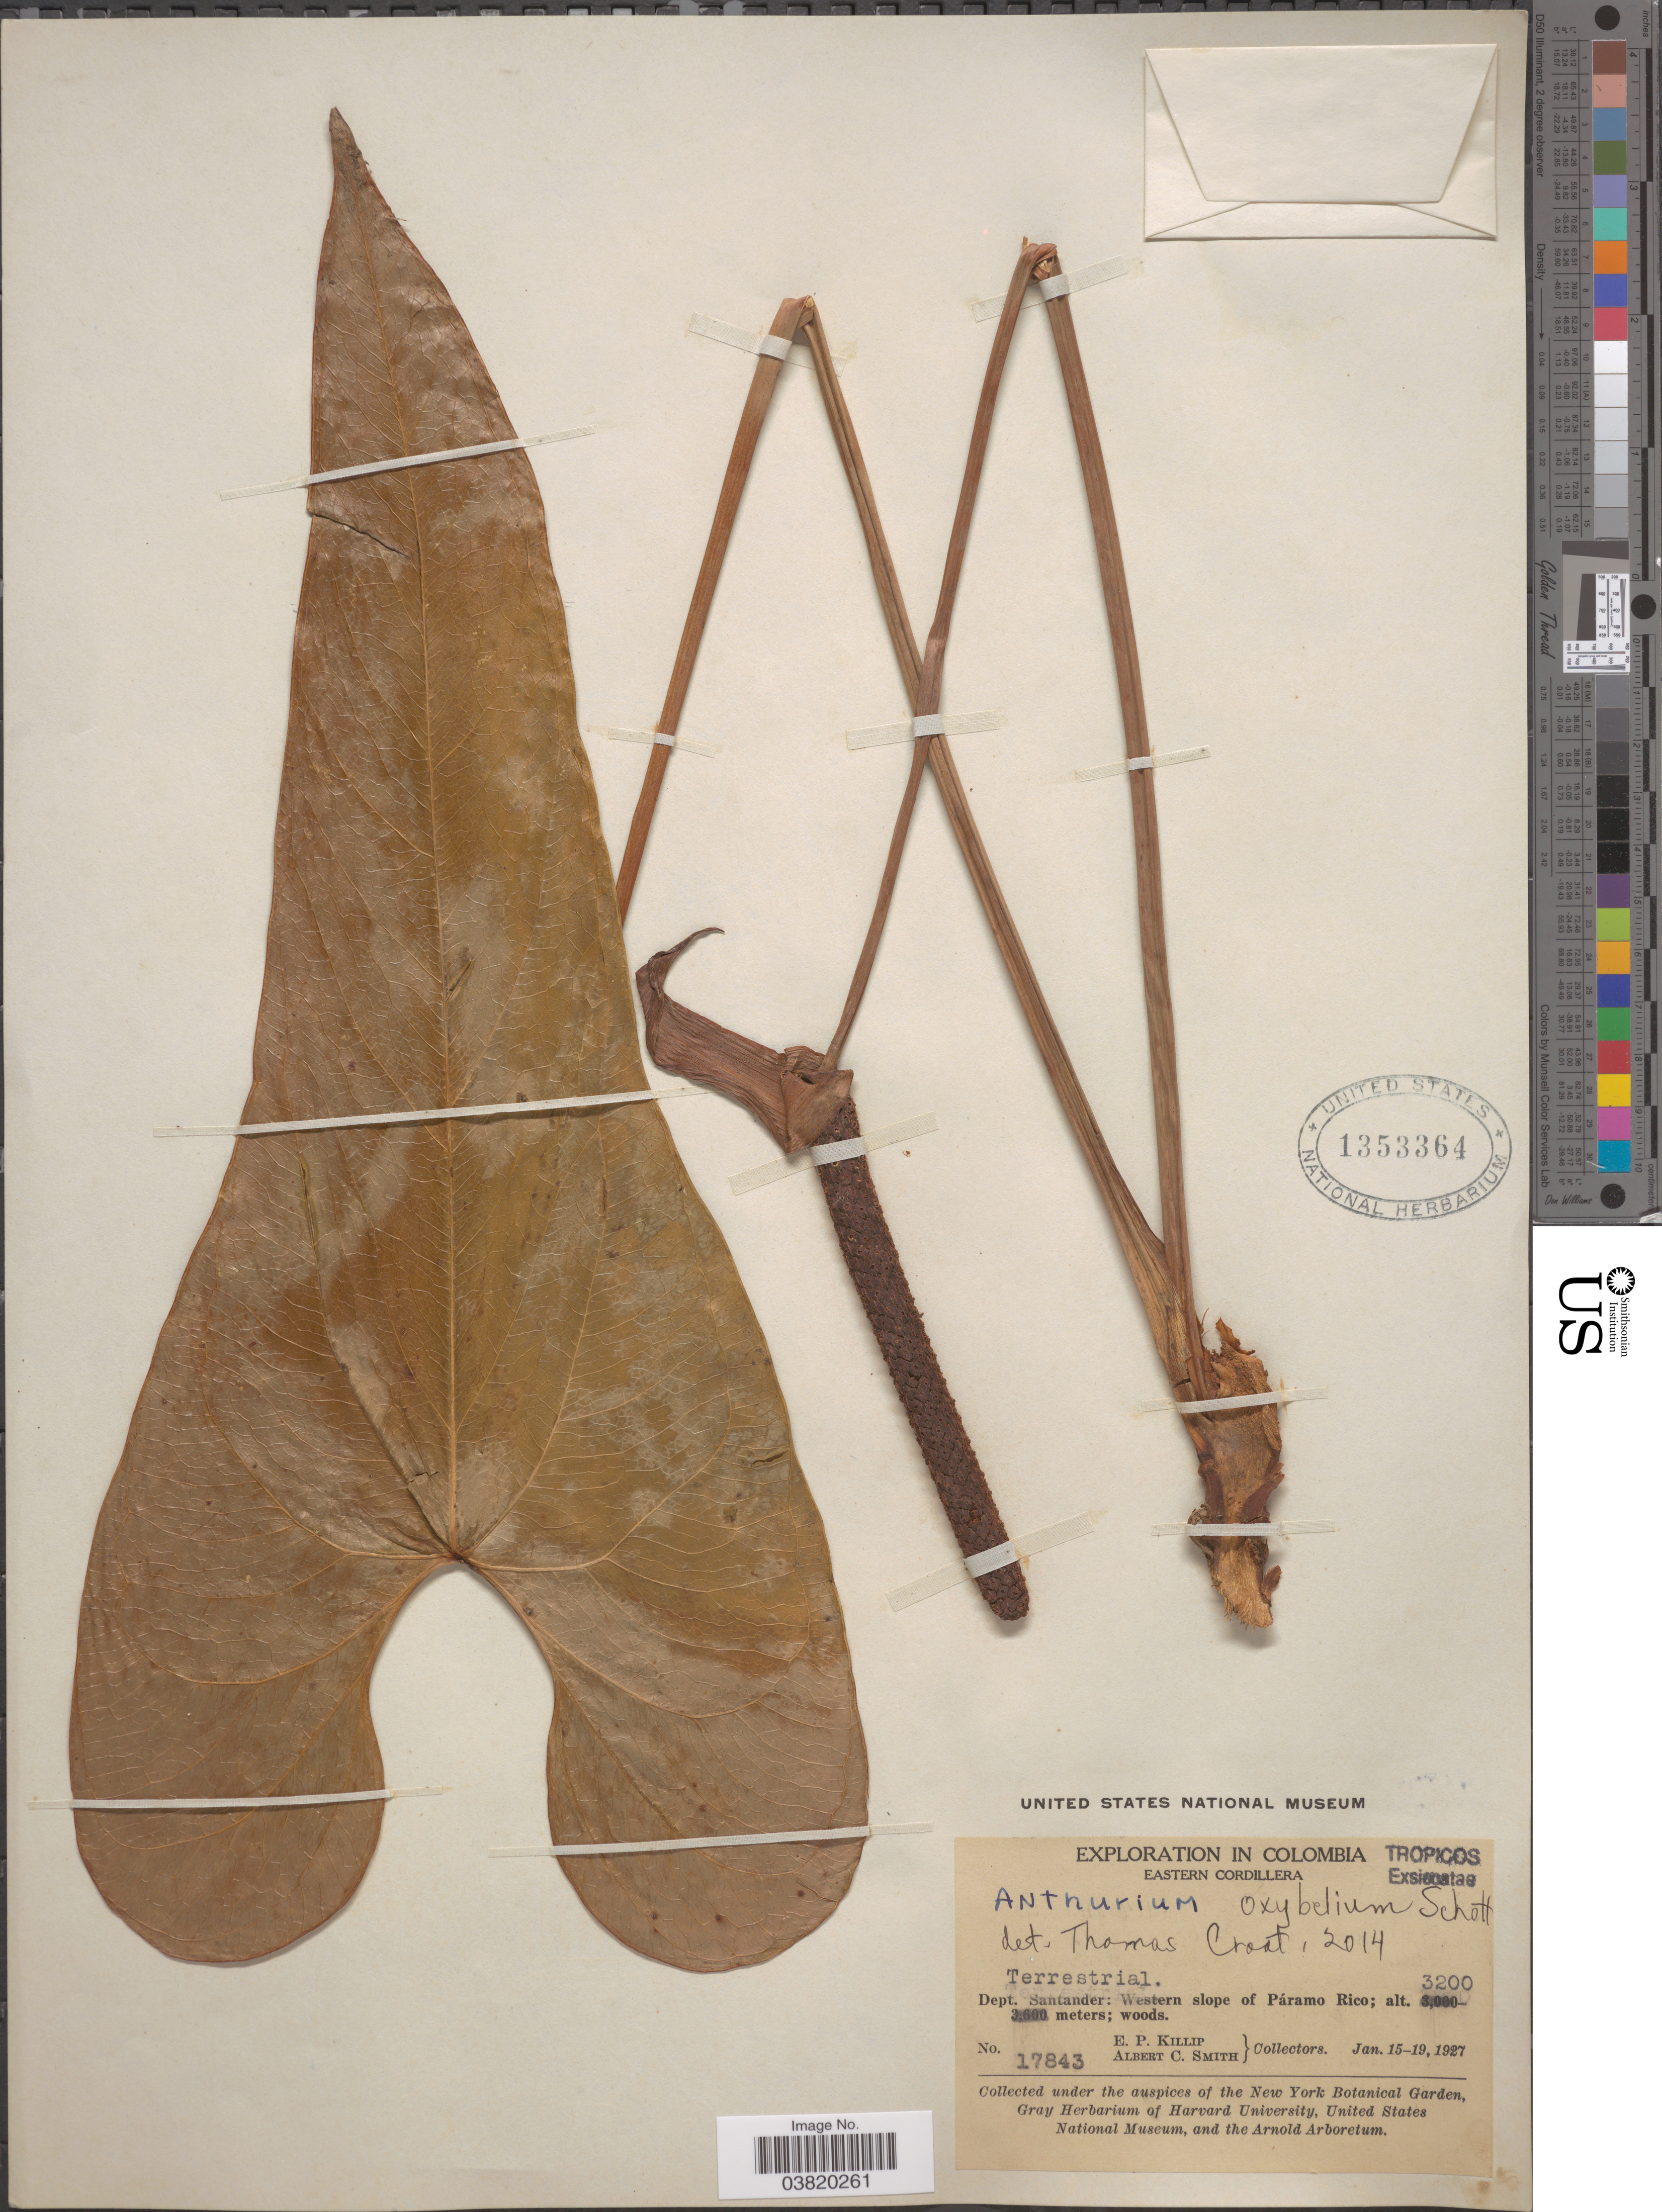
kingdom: Plantae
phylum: Tracheophyta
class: Liliopsida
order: Alismatales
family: Araceae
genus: Anthurium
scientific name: Anthurium oxybelium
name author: Schott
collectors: E. P. Killip & A. C. Smith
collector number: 17843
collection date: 1927-01-15/1927-01-19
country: Colombia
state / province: Santander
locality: Eastern Cordillera. Dept. Santander: Western slopes of Páramo Rico.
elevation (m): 3200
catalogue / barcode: US 1353364